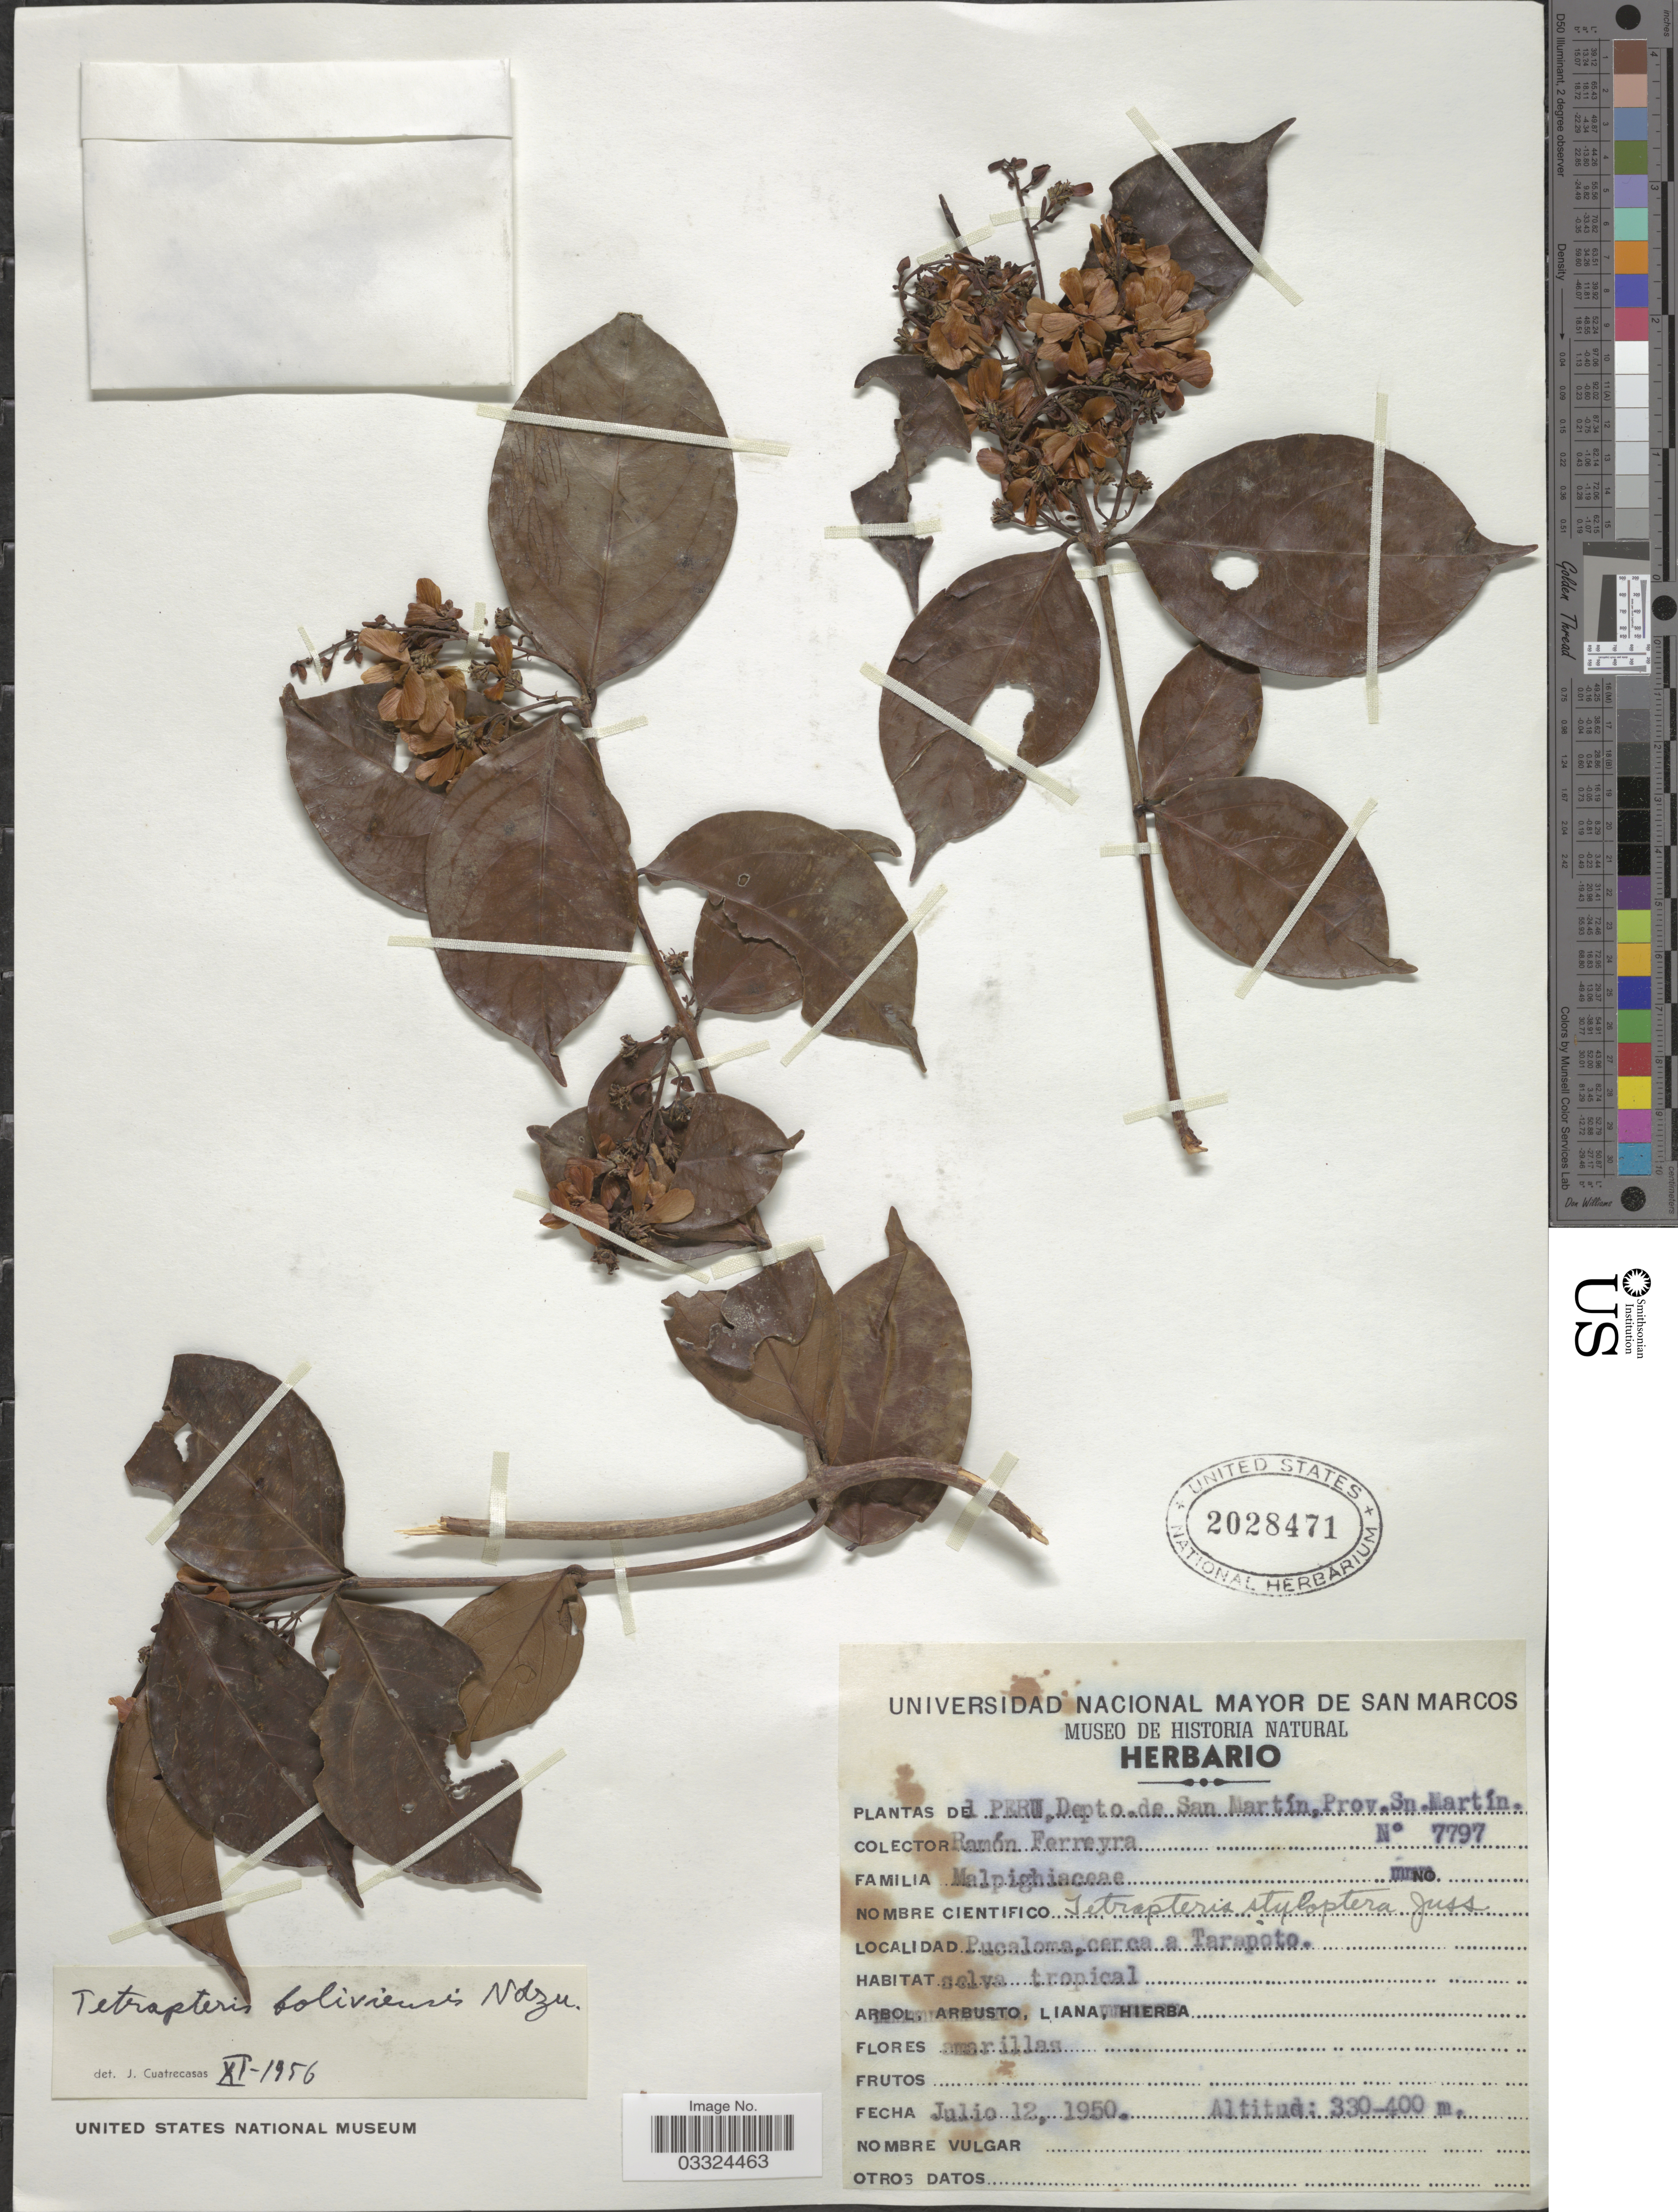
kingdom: Plantae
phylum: Tracheophyta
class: Magnoliopsida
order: Malpighiales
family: Malpighiaceae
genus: Glicophyllum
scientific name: Glicophyllum stylopterum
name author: (A. Juss.) R.F. Almeida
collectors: R. A. Ferreyra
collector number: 7797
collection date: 1950-07-12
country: Peru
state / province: San Martín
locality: Depto. de San Martín, Prov. Sn. Martín. Pucaloma, cerca a Tarapoto.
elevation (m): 330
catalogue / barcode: US 2028471